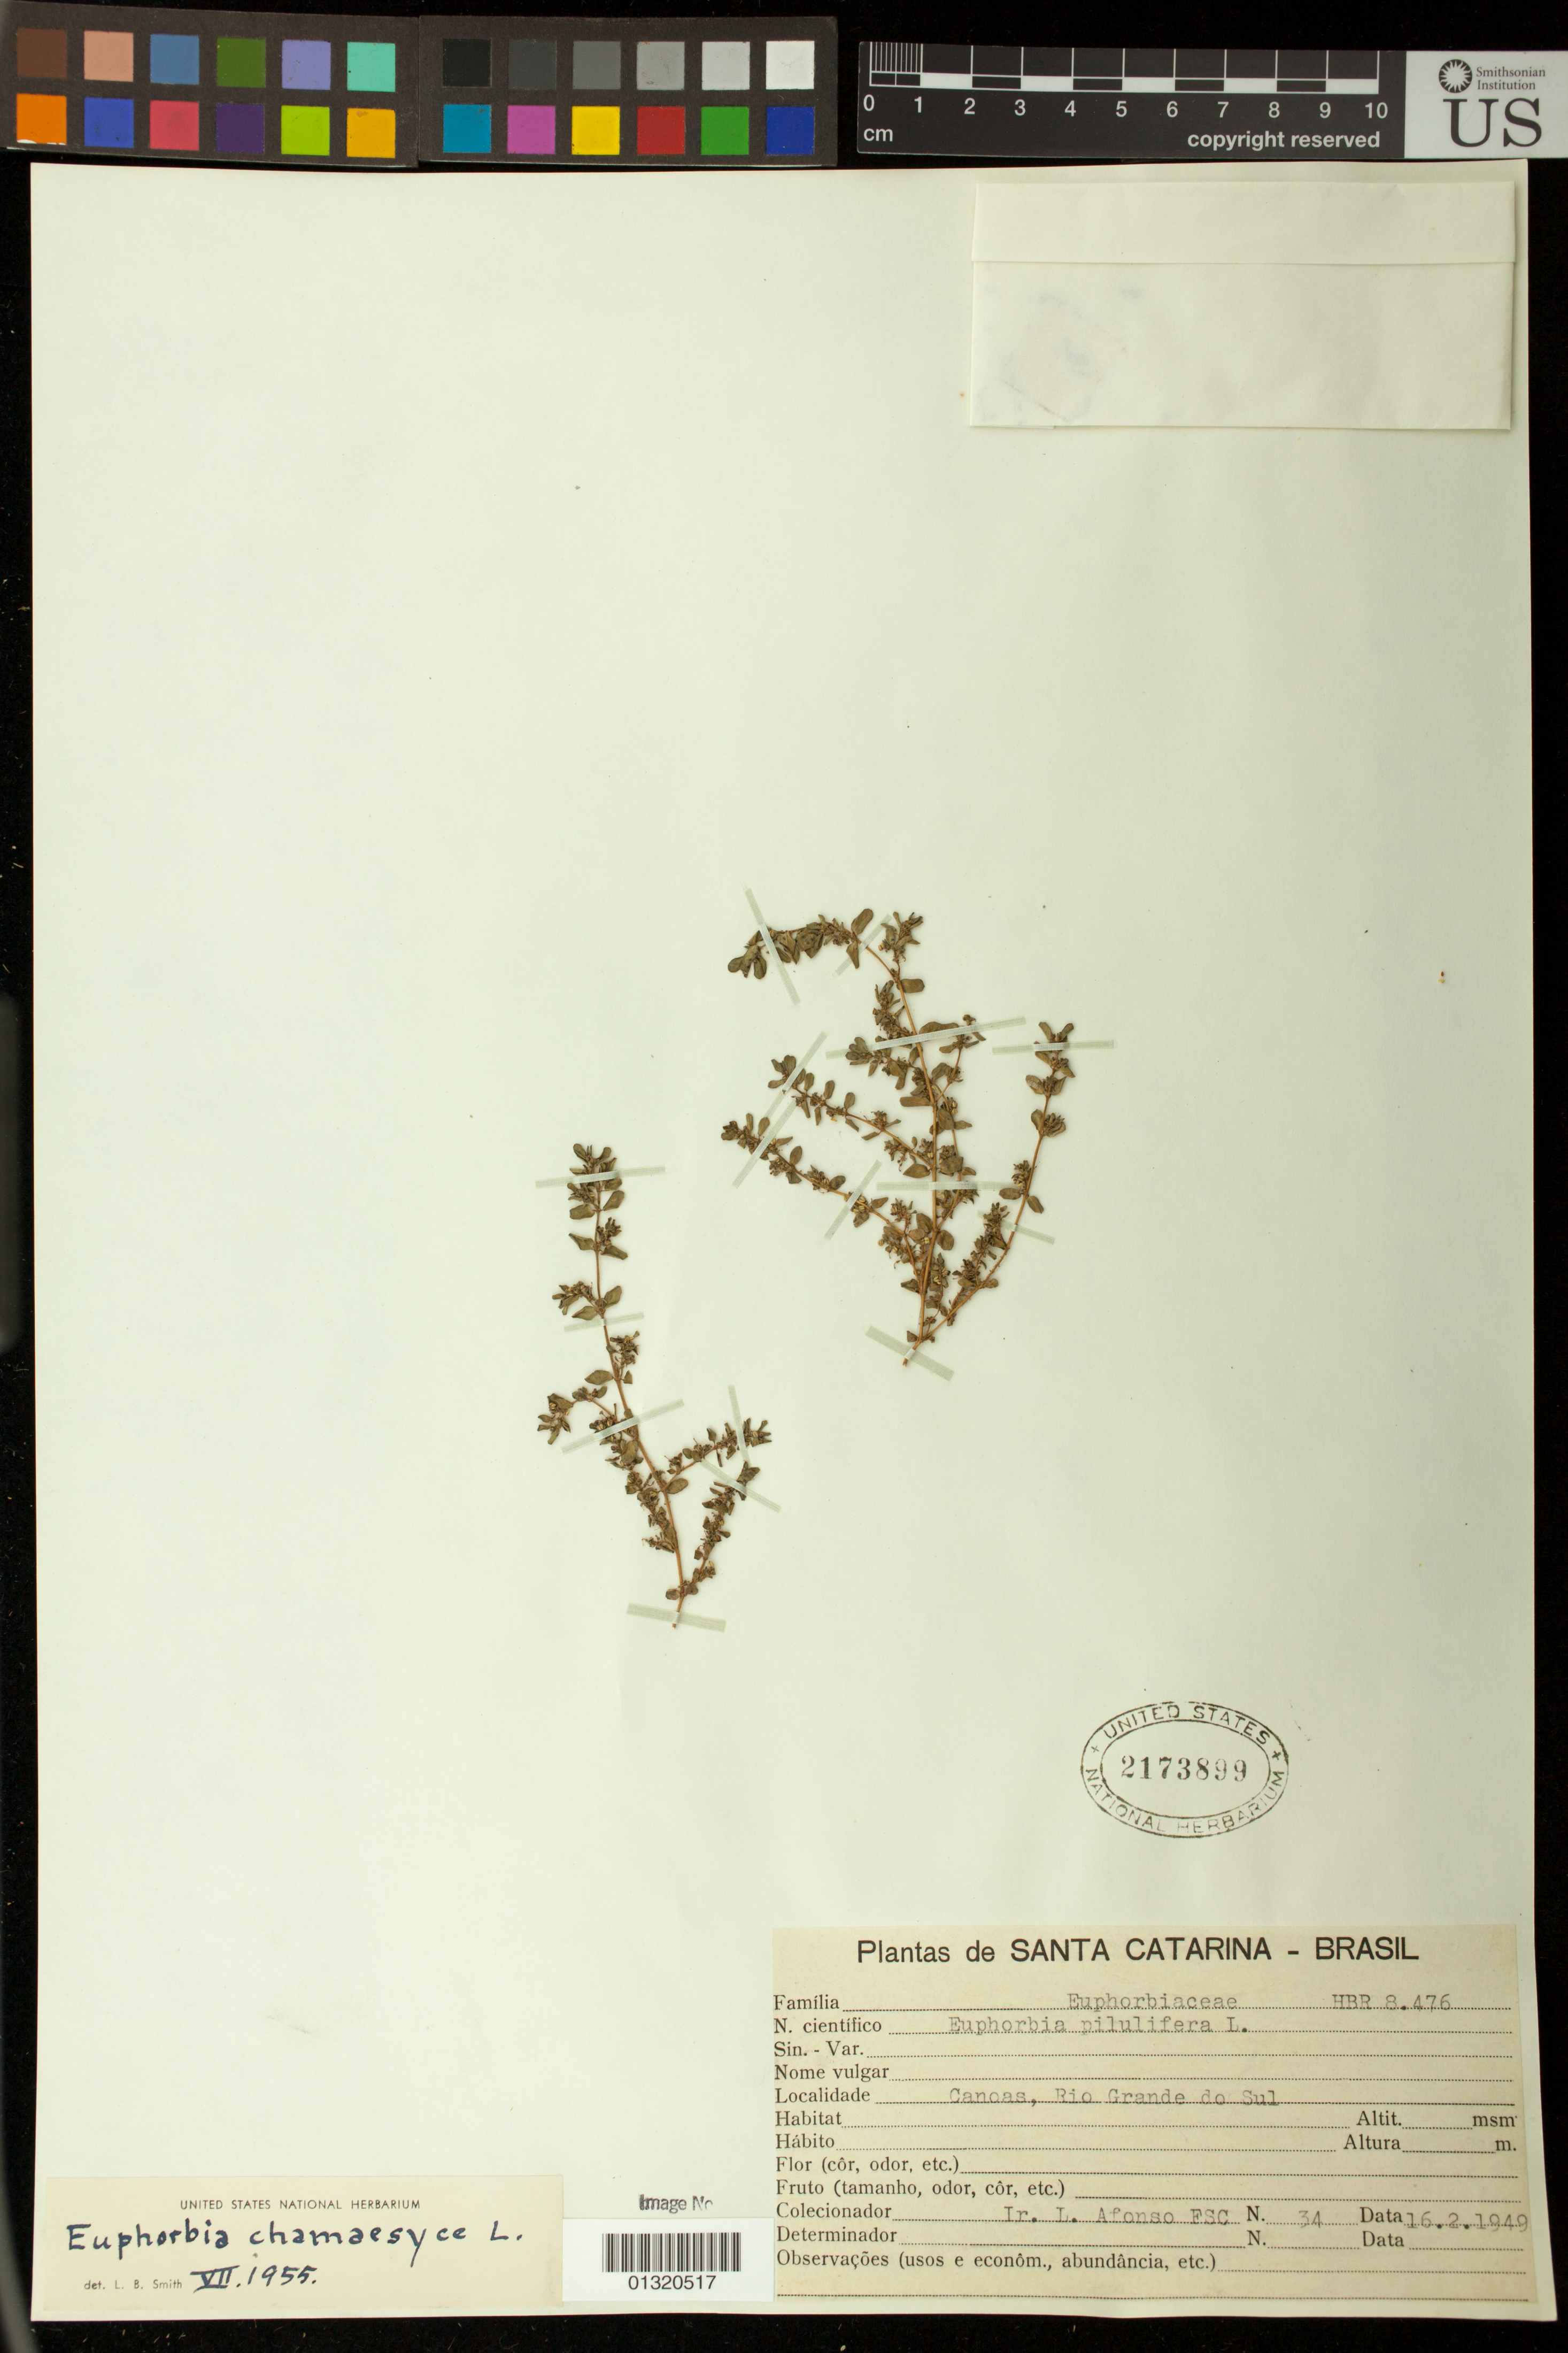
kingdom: Plantae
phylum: Tracheophyta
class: Magnoliopsida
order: Malpighiales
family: Euphorbiaceae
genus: Euphorbia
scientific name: Euphorbia prostrata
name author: Aiton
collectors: I. Afonso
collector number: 34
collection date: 1949-02-16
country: Brazil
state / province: Rio Grande do Sul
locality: Canoas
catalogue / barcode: US 2173899